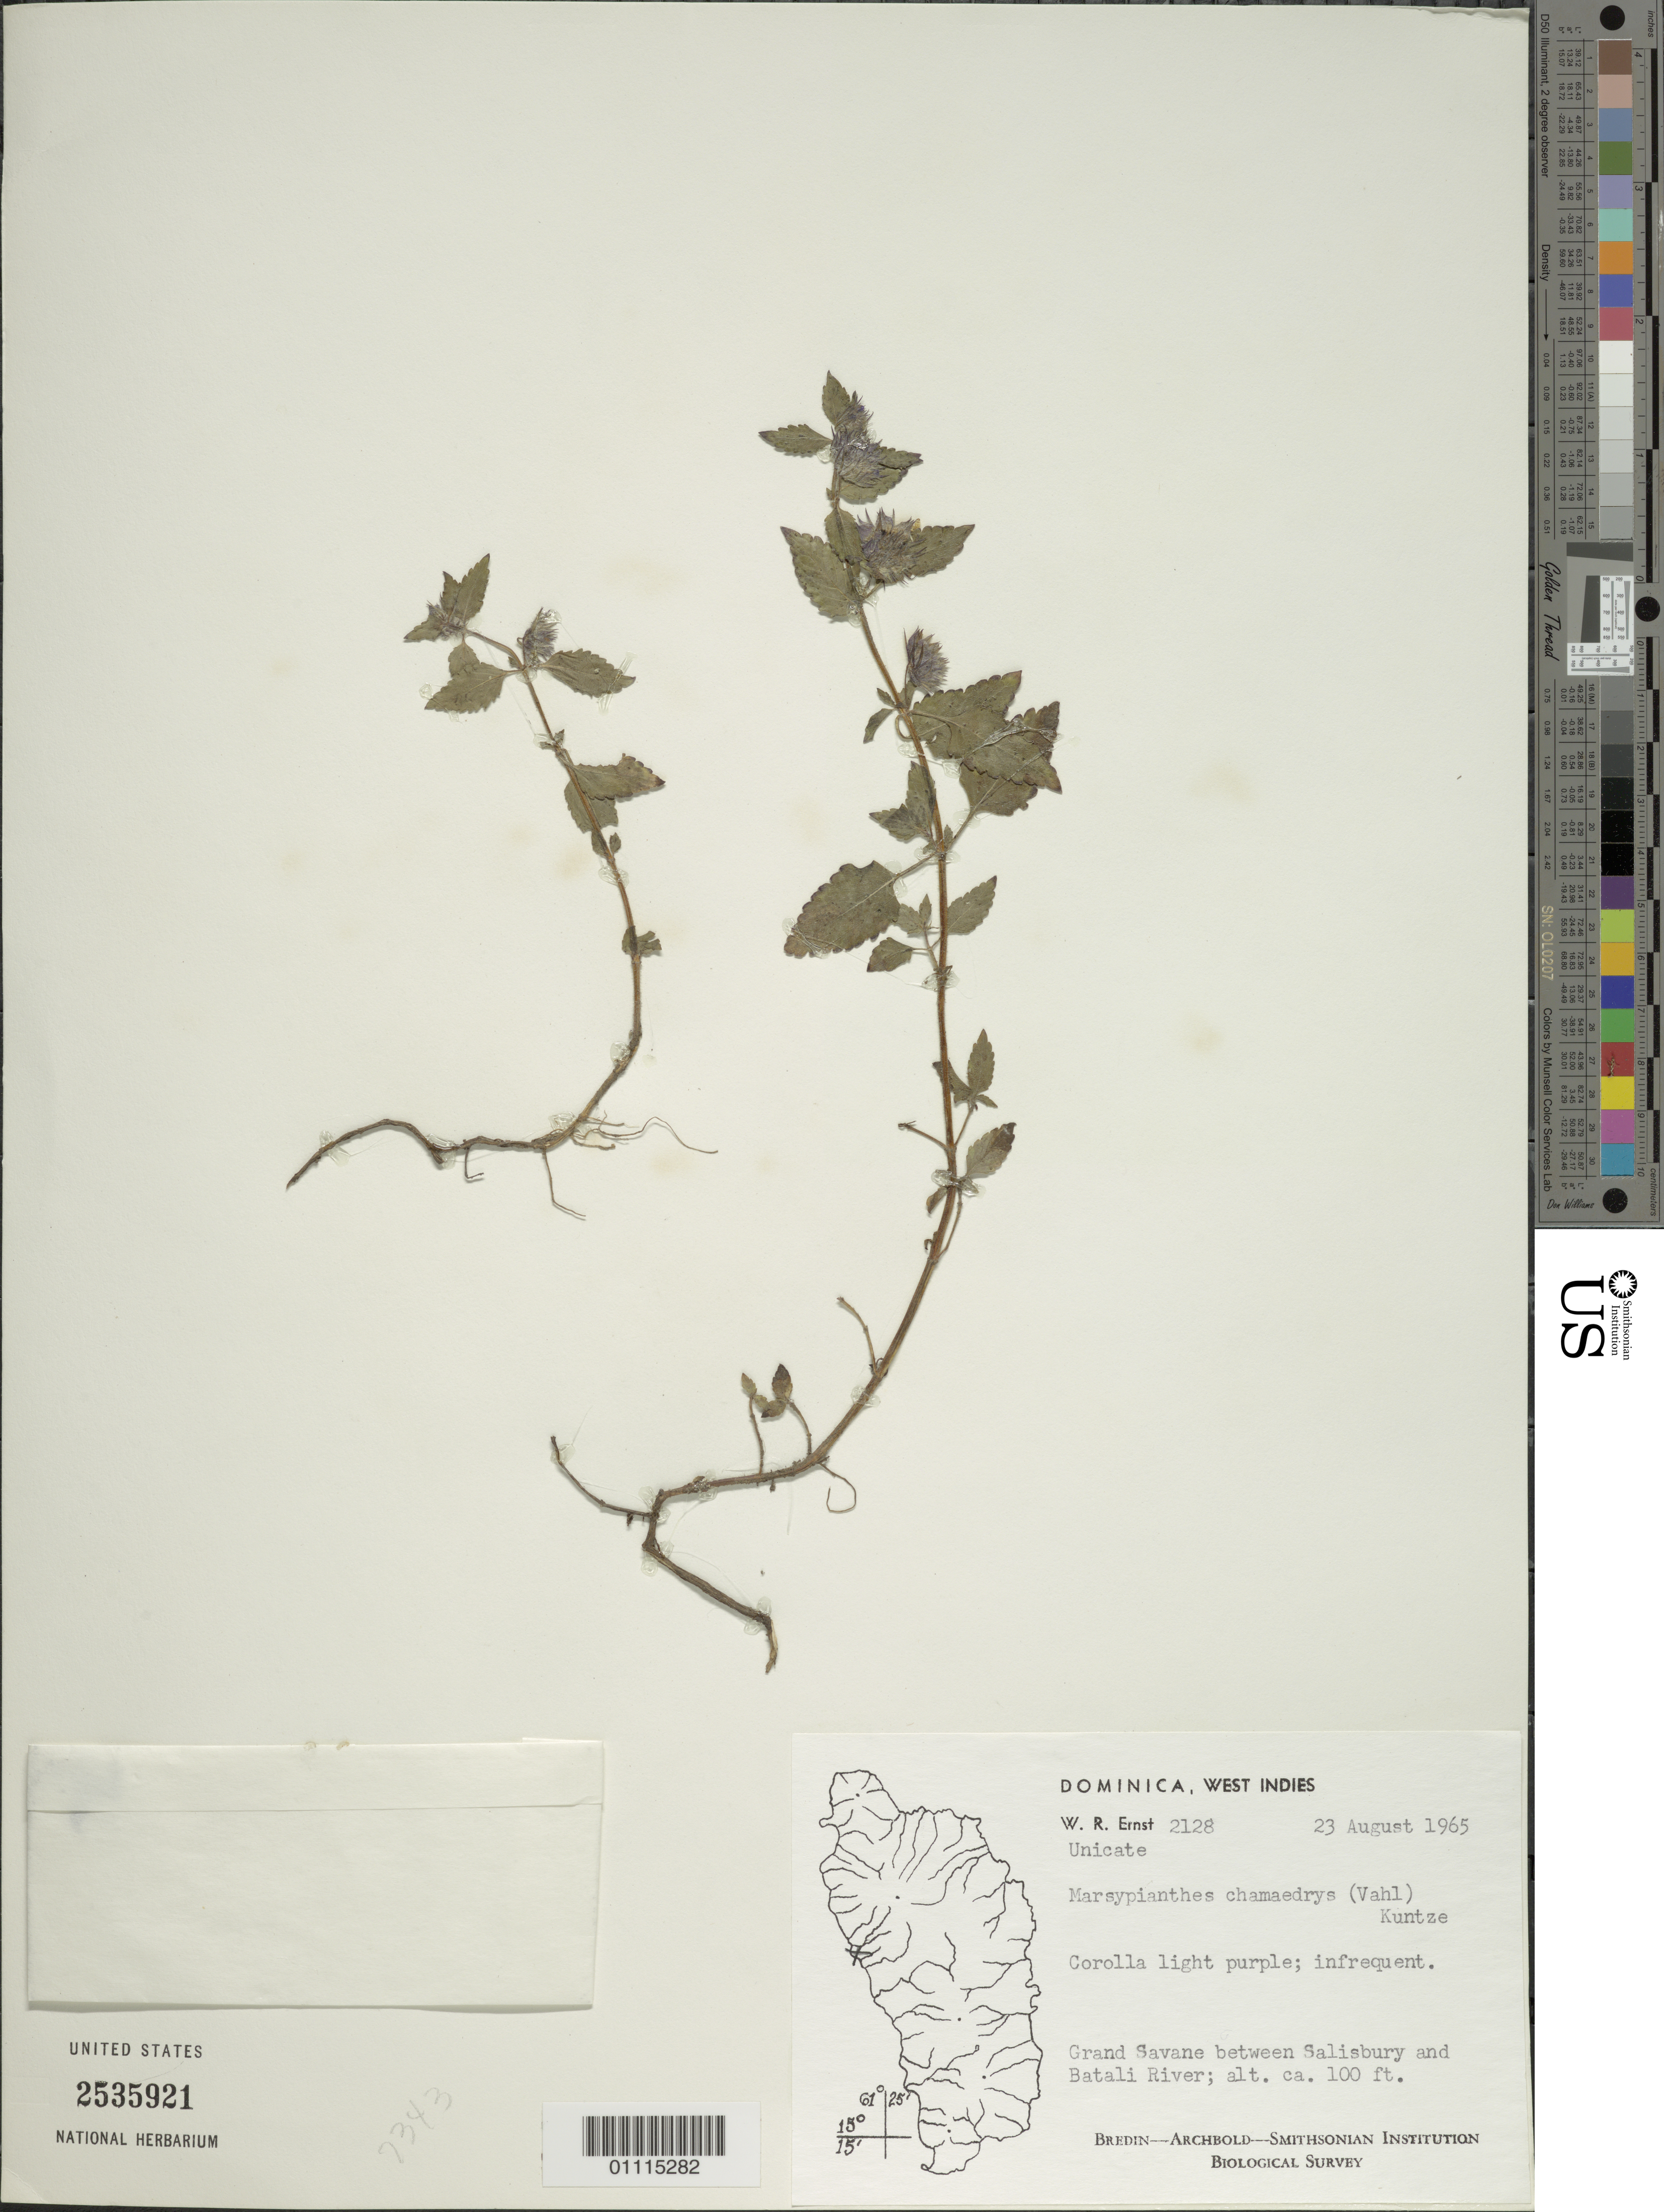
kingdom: Plantae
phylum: Tracheophyta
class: Magnoliopsida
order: Lamiales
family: Lamiaceae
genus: Marsypianthes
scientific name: Marsypianthes chamaedrys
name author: (Vahl) Kuntze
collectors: W. R. Ernst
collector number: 2128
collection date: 1965-08-23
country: Dominica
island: Windward Is.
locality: Grand Savane, between Salisbury and Batali River.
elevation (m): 30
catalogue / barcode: US 2535921